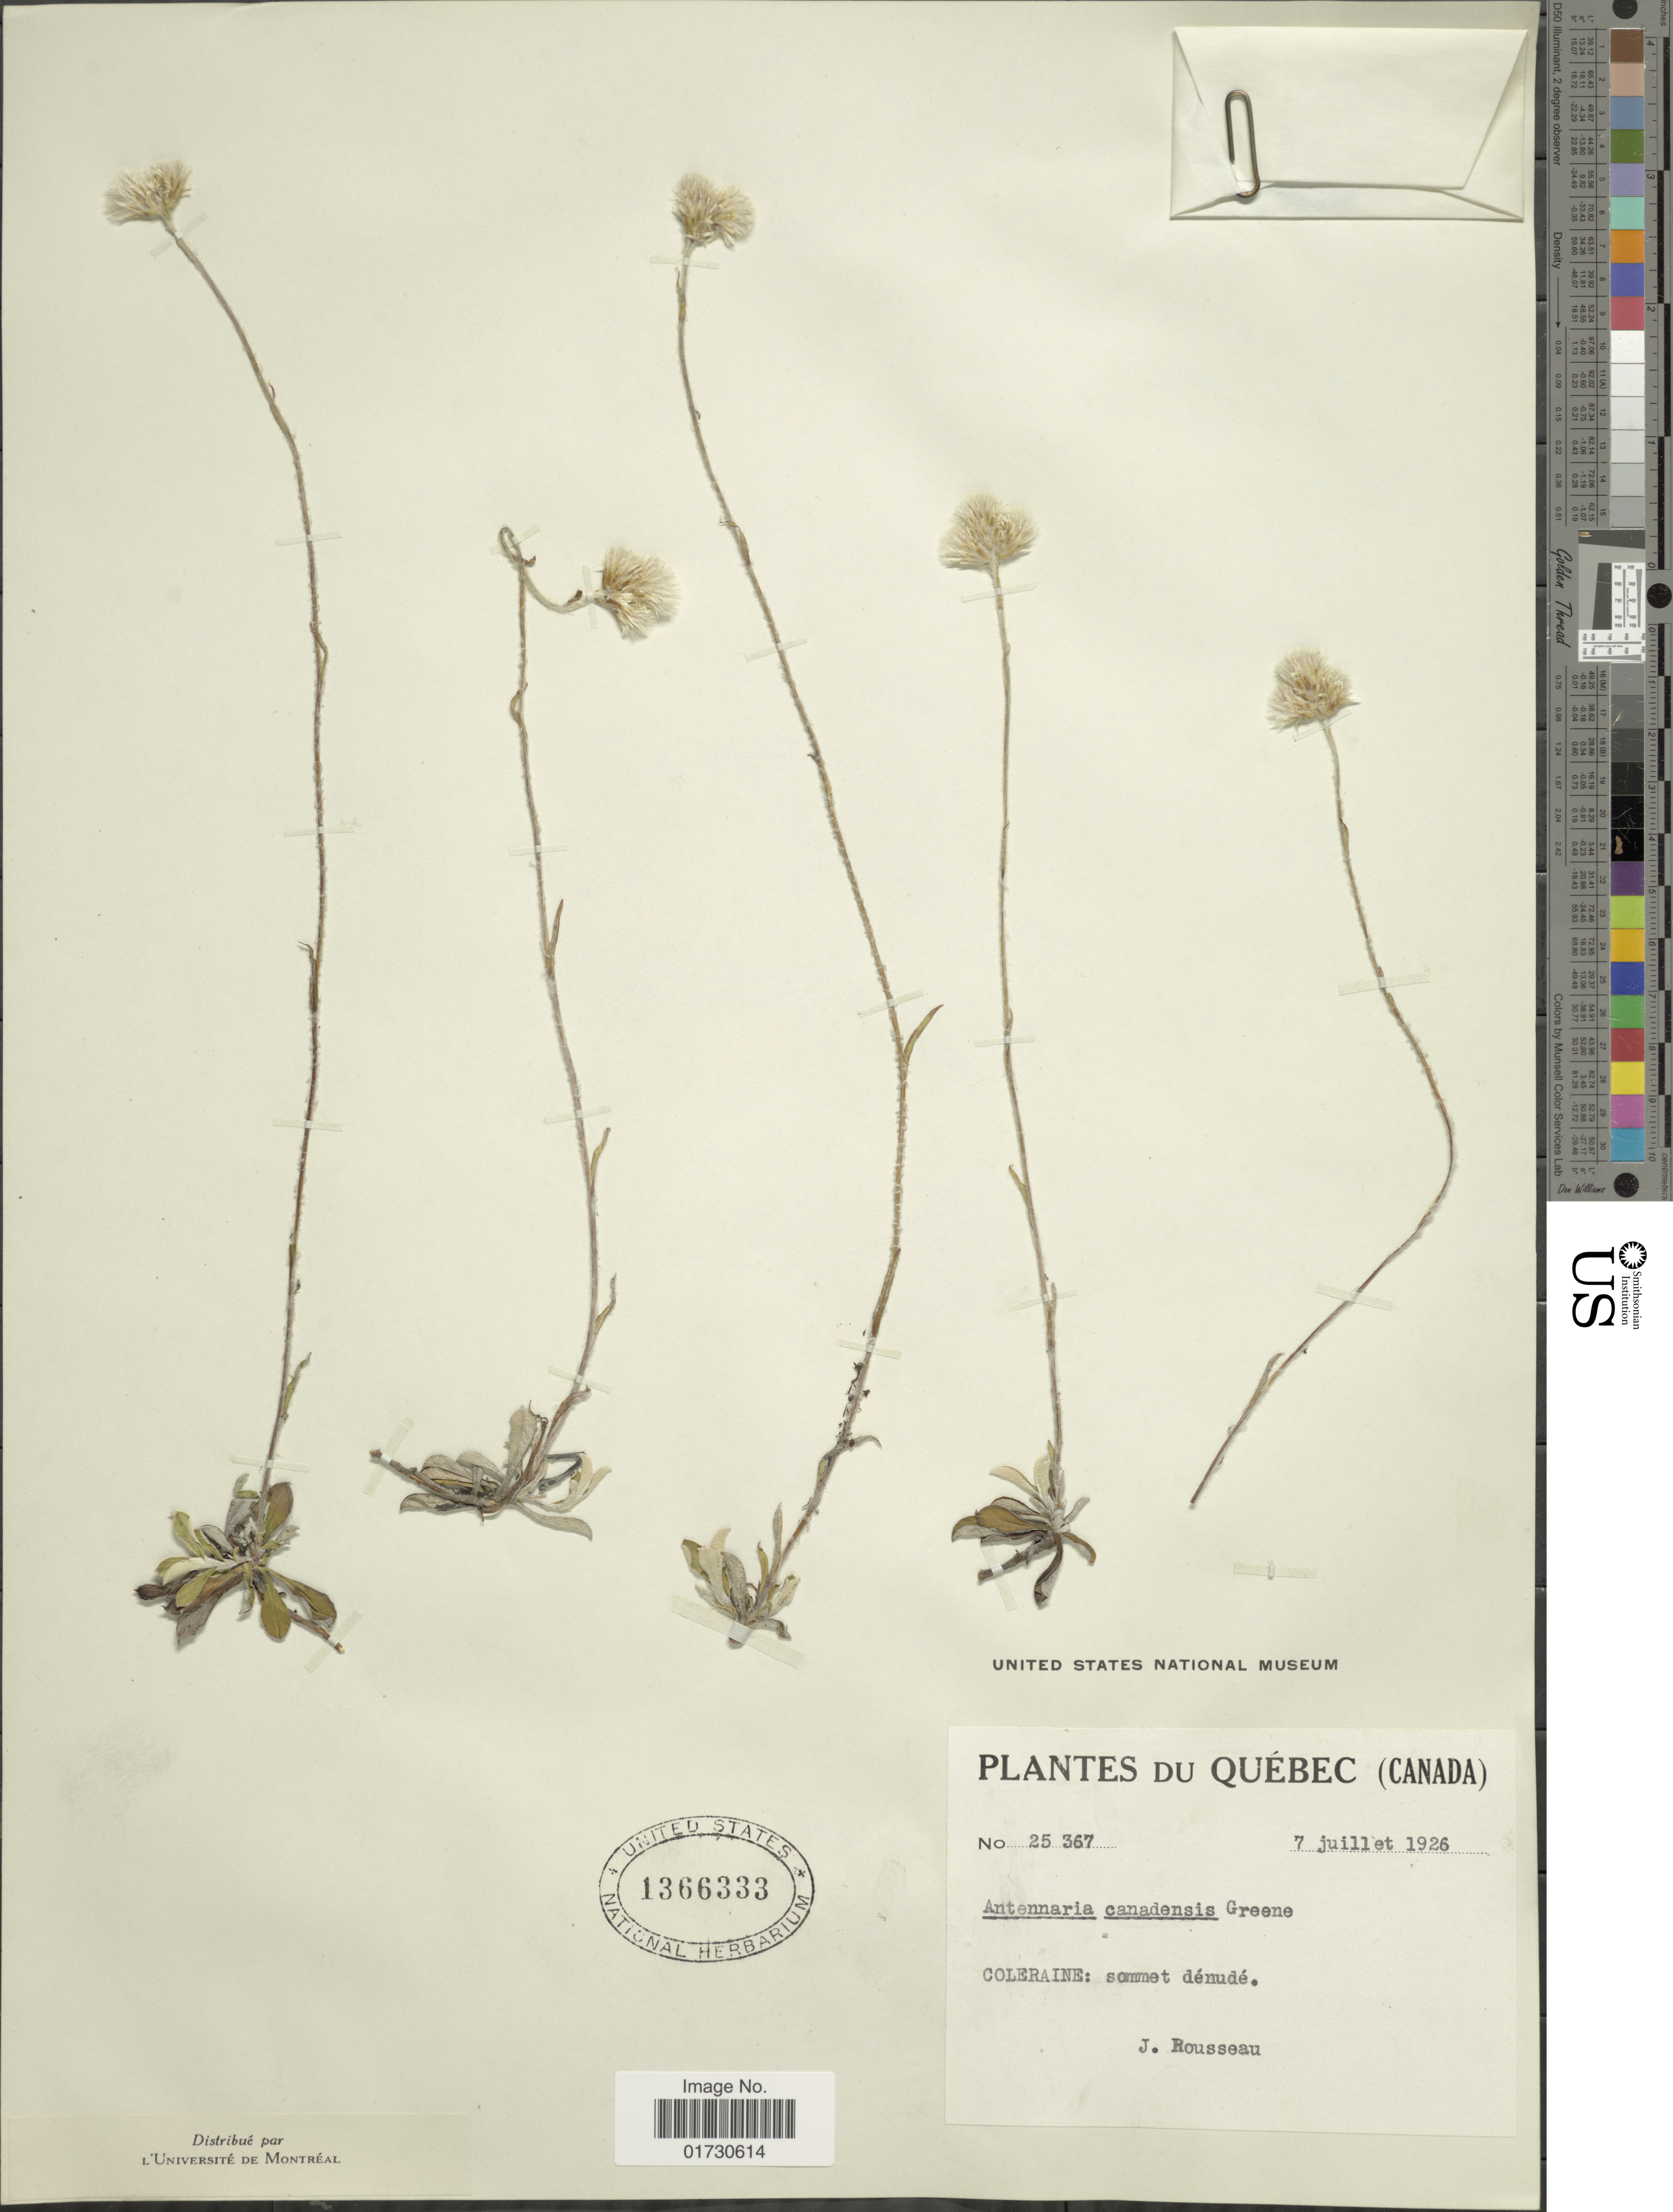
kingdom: Plantae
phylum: Tracheophyta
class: Magnoliopsida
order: Asterales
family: Asteraceae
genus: Antennaria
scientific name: Antennaria canadensis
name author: Greene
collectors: J. Rousseau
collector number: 25367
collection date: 1926-07-07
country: Canada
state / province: Quebec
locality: Coleraine: sommet denude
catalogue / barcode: US 1366333